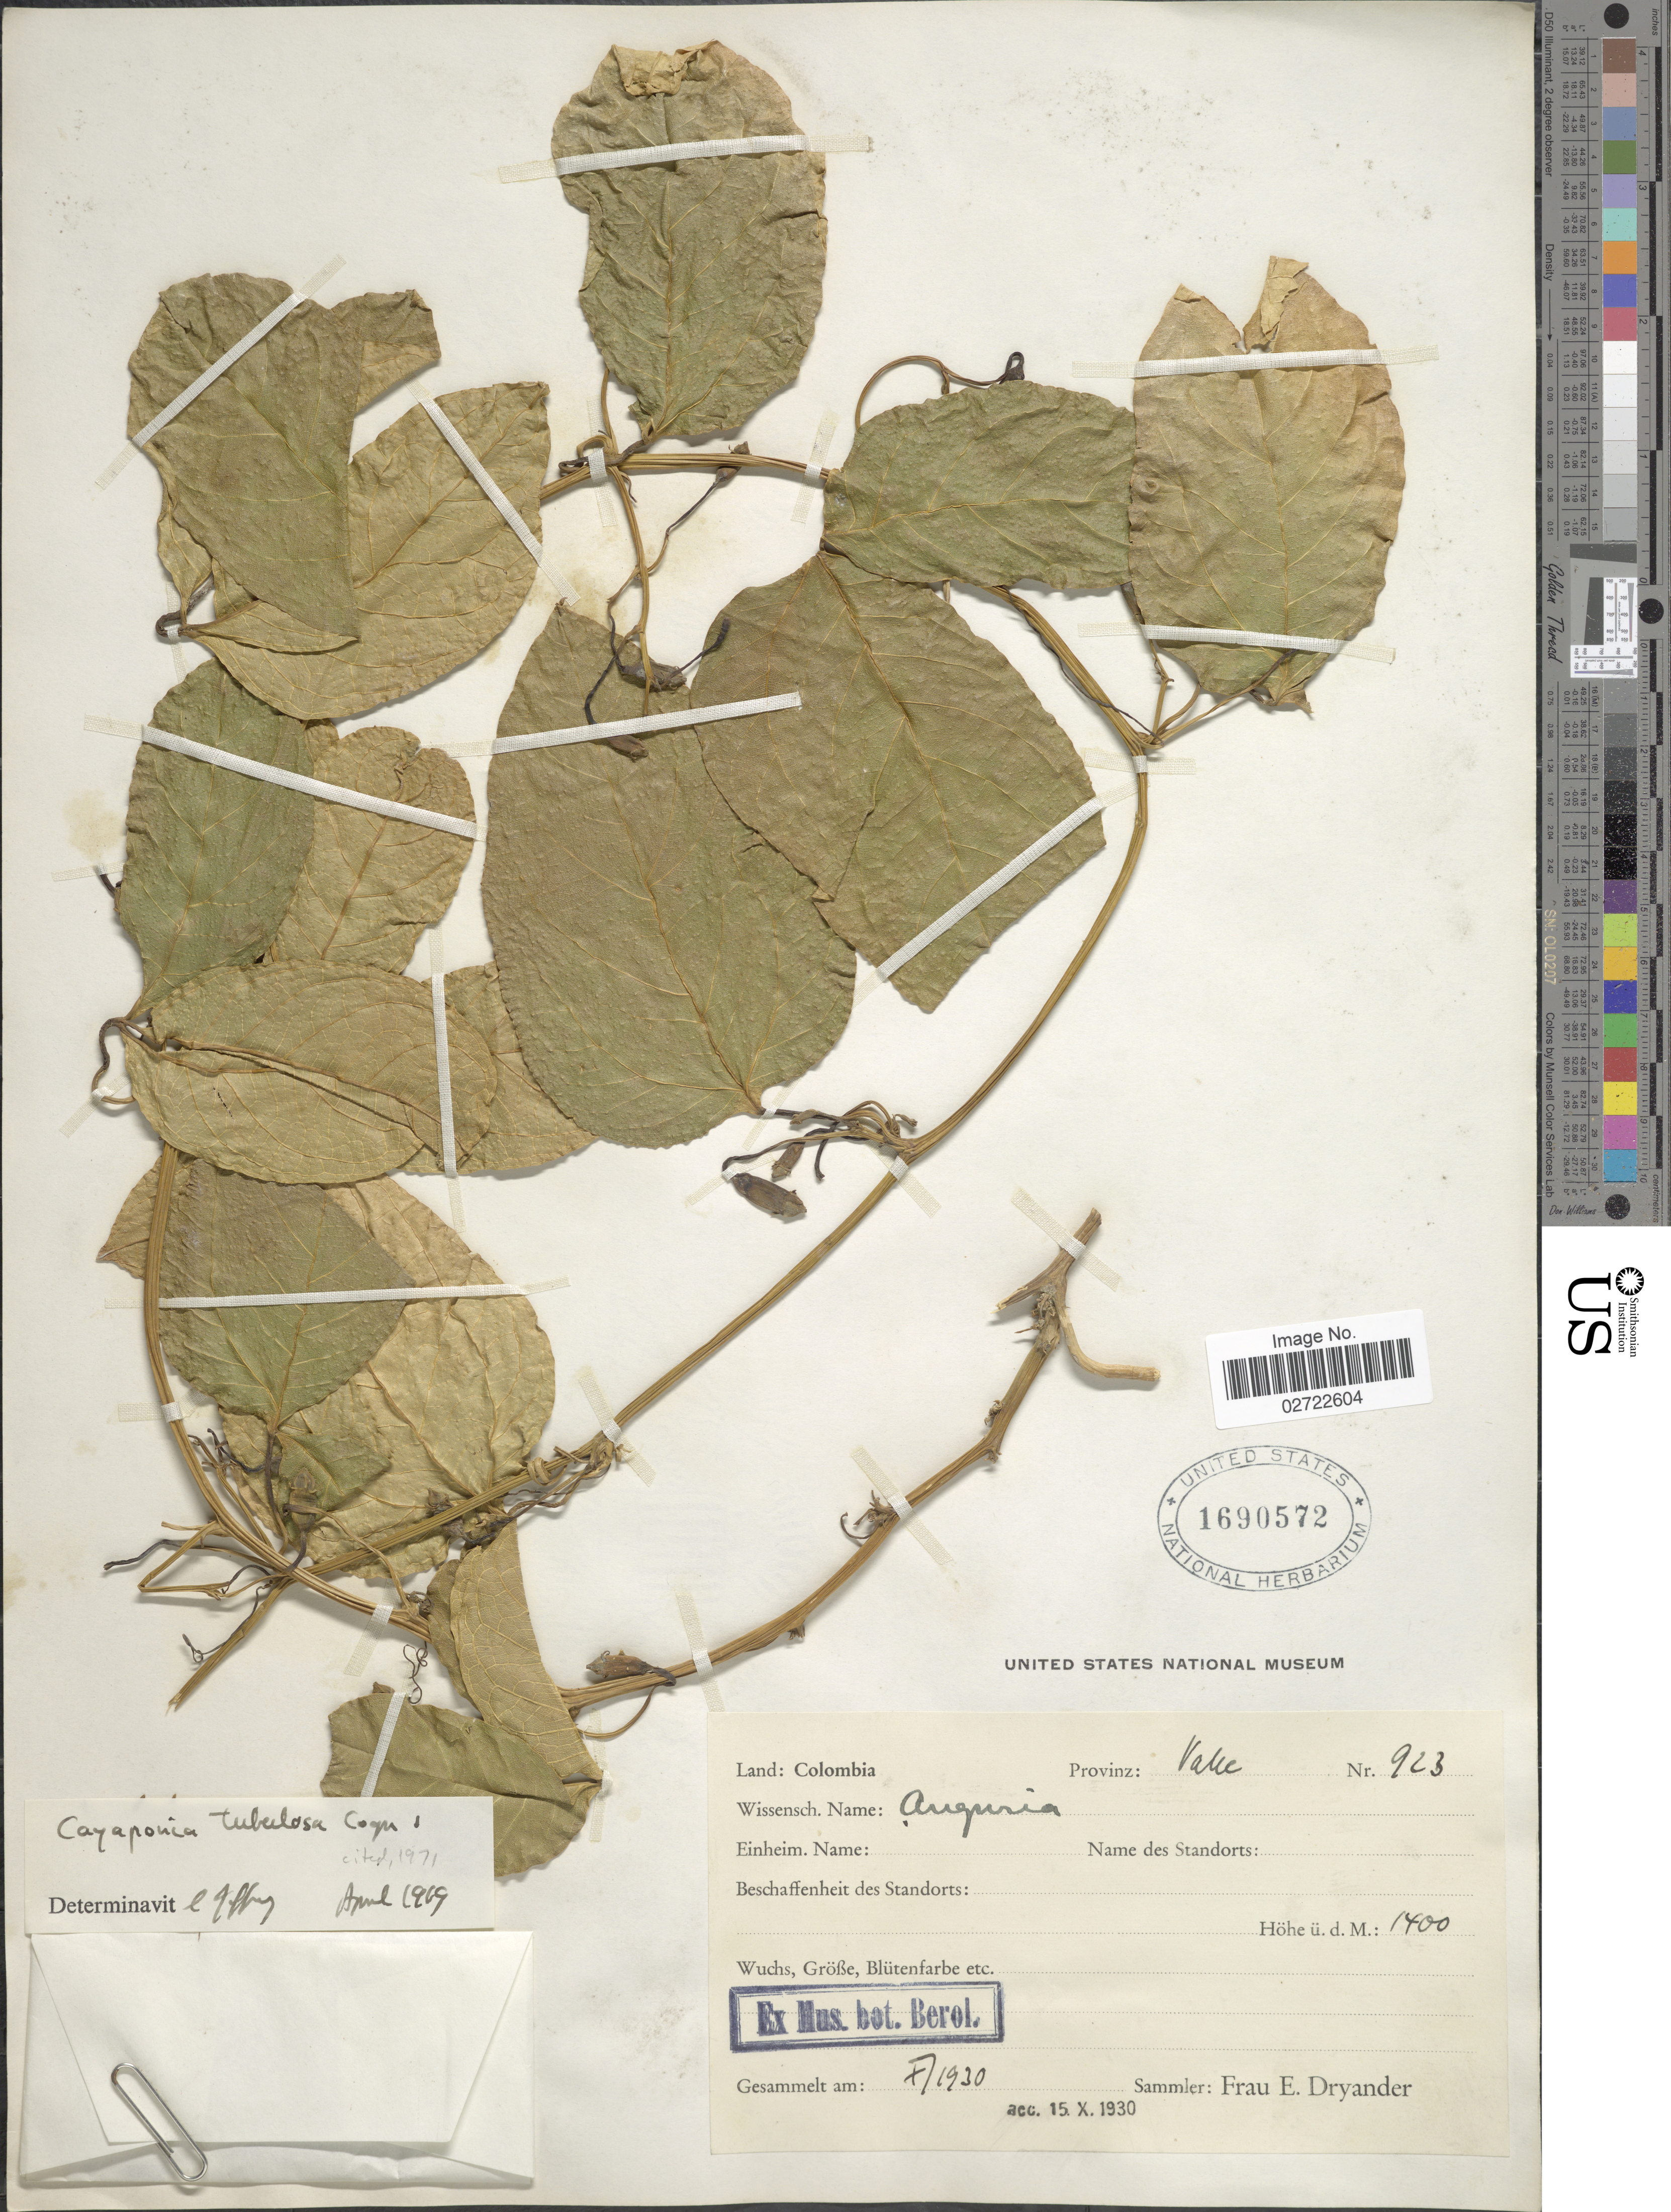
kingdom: Plantae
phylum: Tracheophyta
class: Magnoliopsida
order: Cucurbitales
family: Cucurbitaceae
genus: Cayaponia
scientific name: Cayaponia tubulosa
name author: Cogn.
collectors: F. Dryander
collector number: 923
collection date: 1930-10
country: Colombia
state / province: Valle del Cauca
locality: Provinz: Valle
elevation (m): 1400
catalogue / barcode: US 1690572